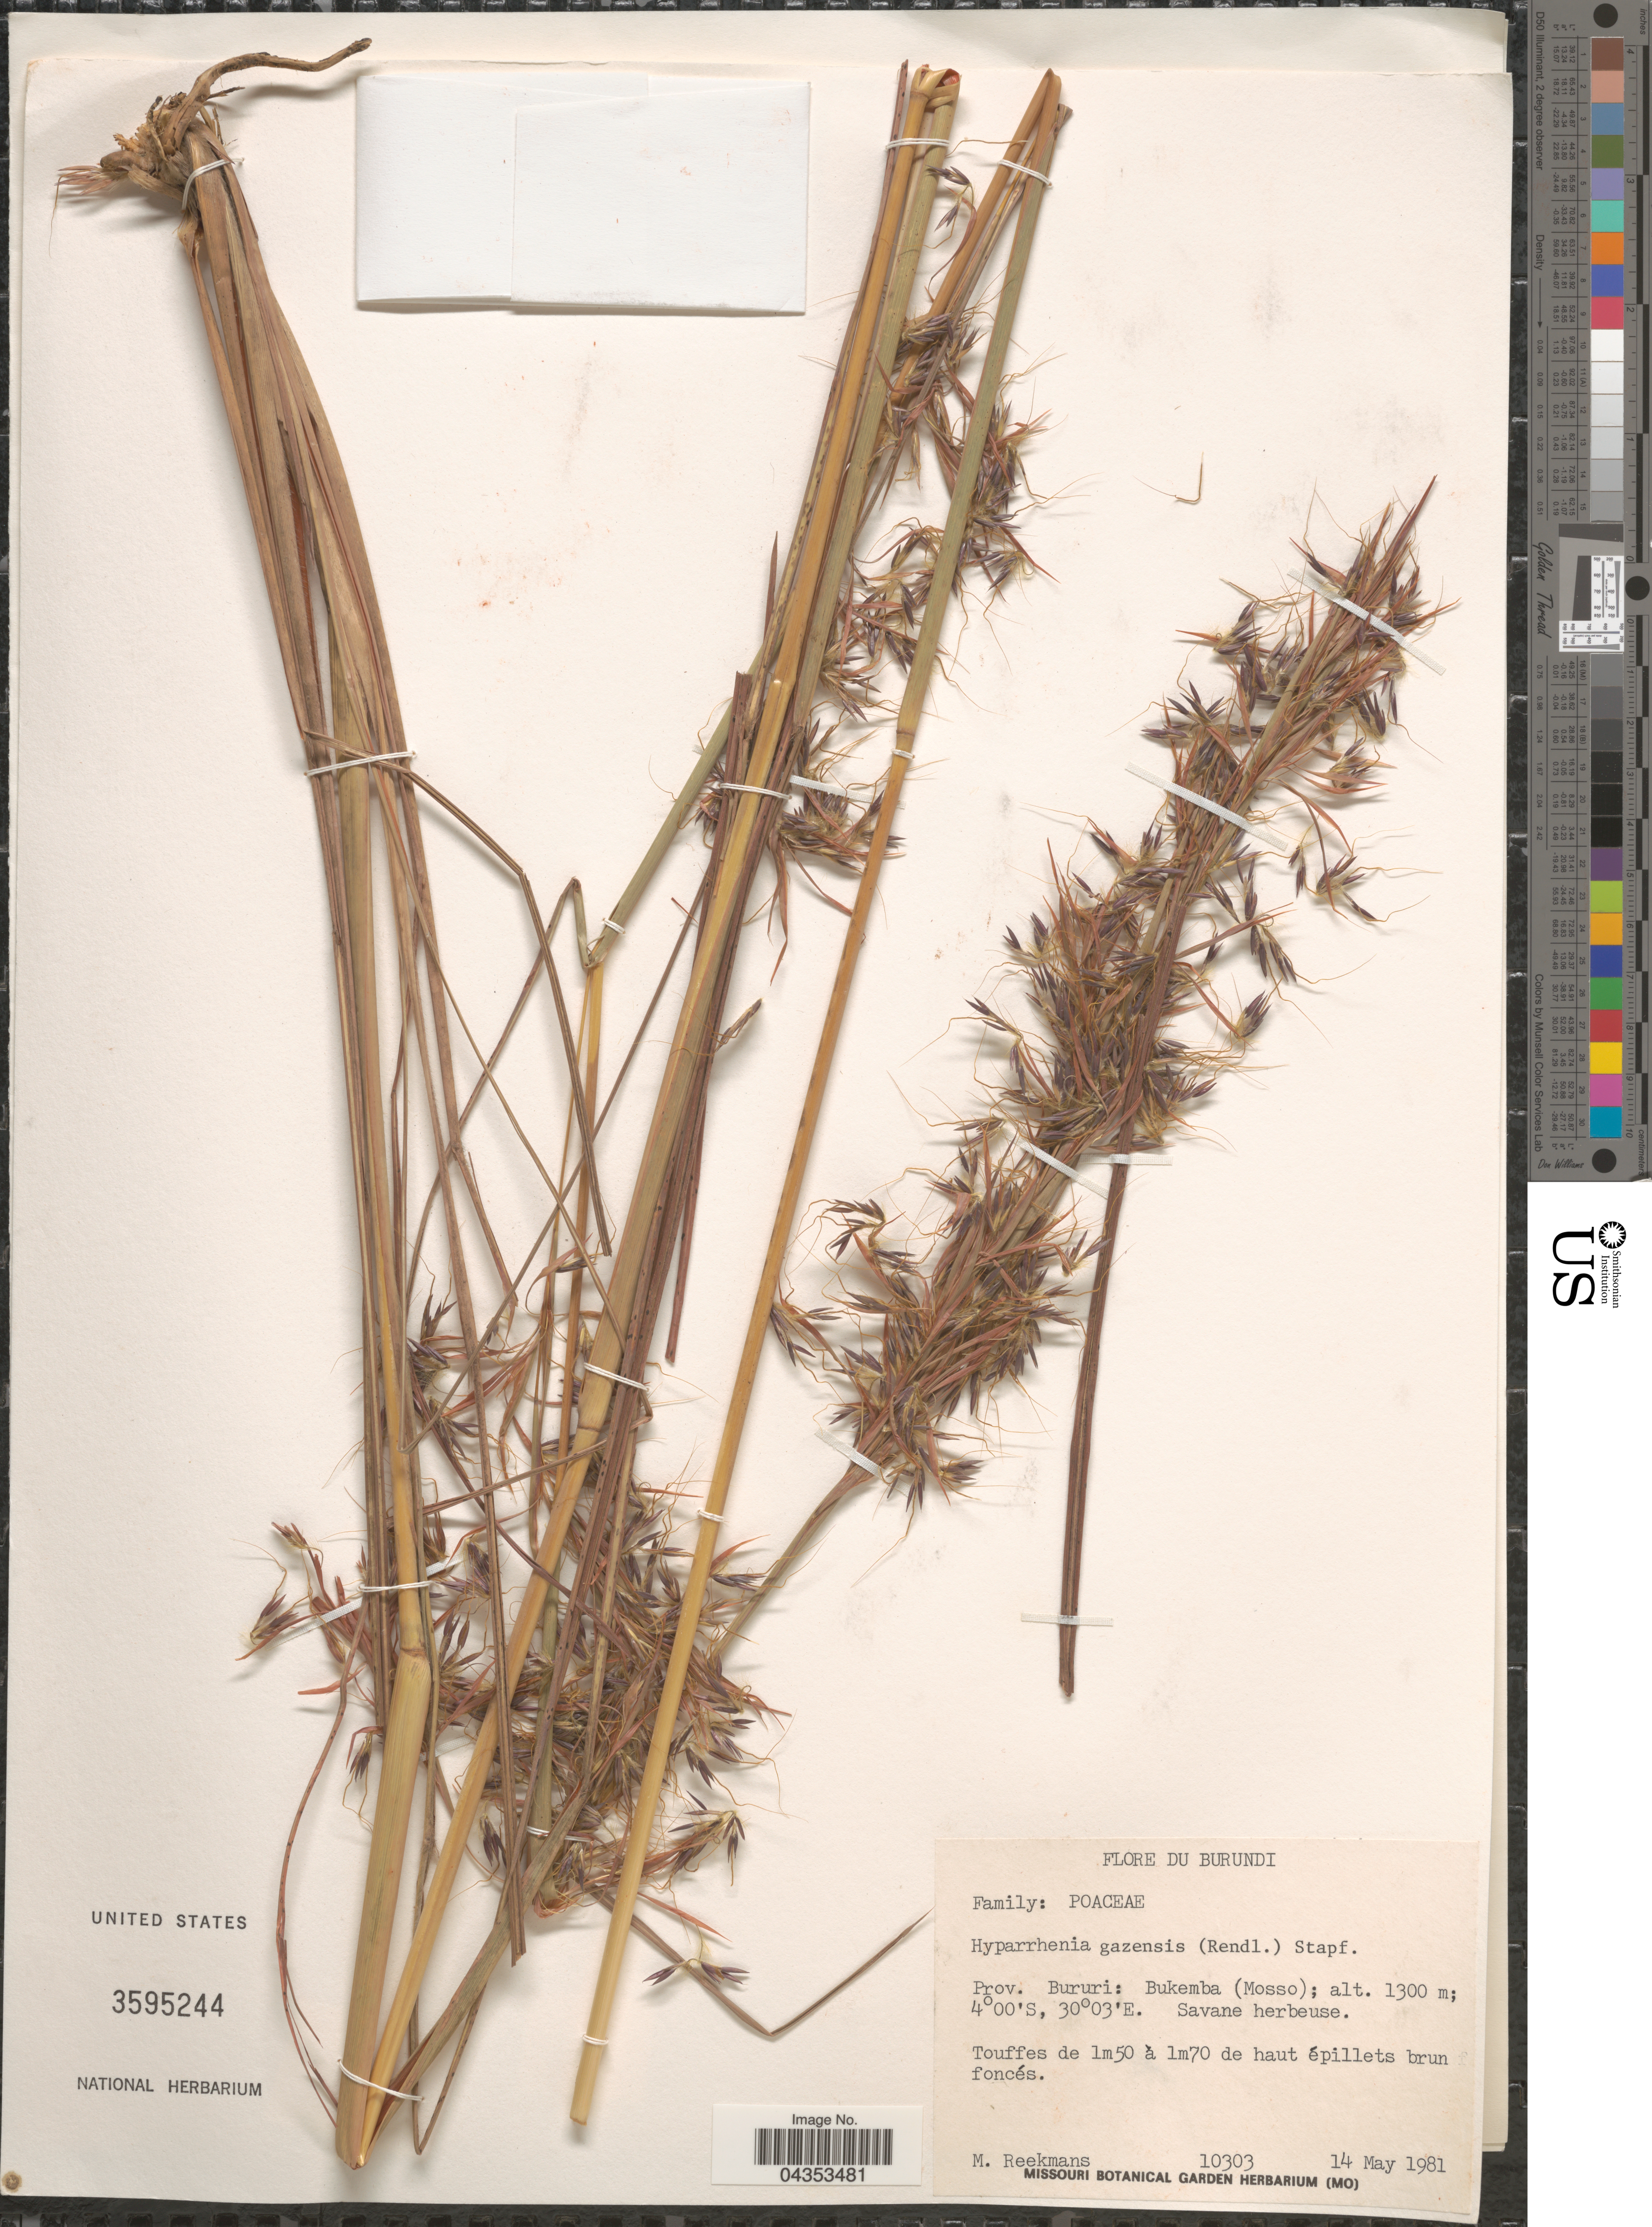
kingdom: Plantae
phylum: Tracheophyta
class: Liliopsida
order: Poales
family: Poaceae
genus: Hyparrhenia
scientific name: Hyparrhenia gazensis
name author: (Rendle) Stapf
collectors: M. Reekmans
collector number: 10303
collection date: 1981-05-14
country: Burundi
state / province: Bururi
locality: Bukemba (Mosso).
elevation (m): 1300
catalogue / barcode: US 3595244